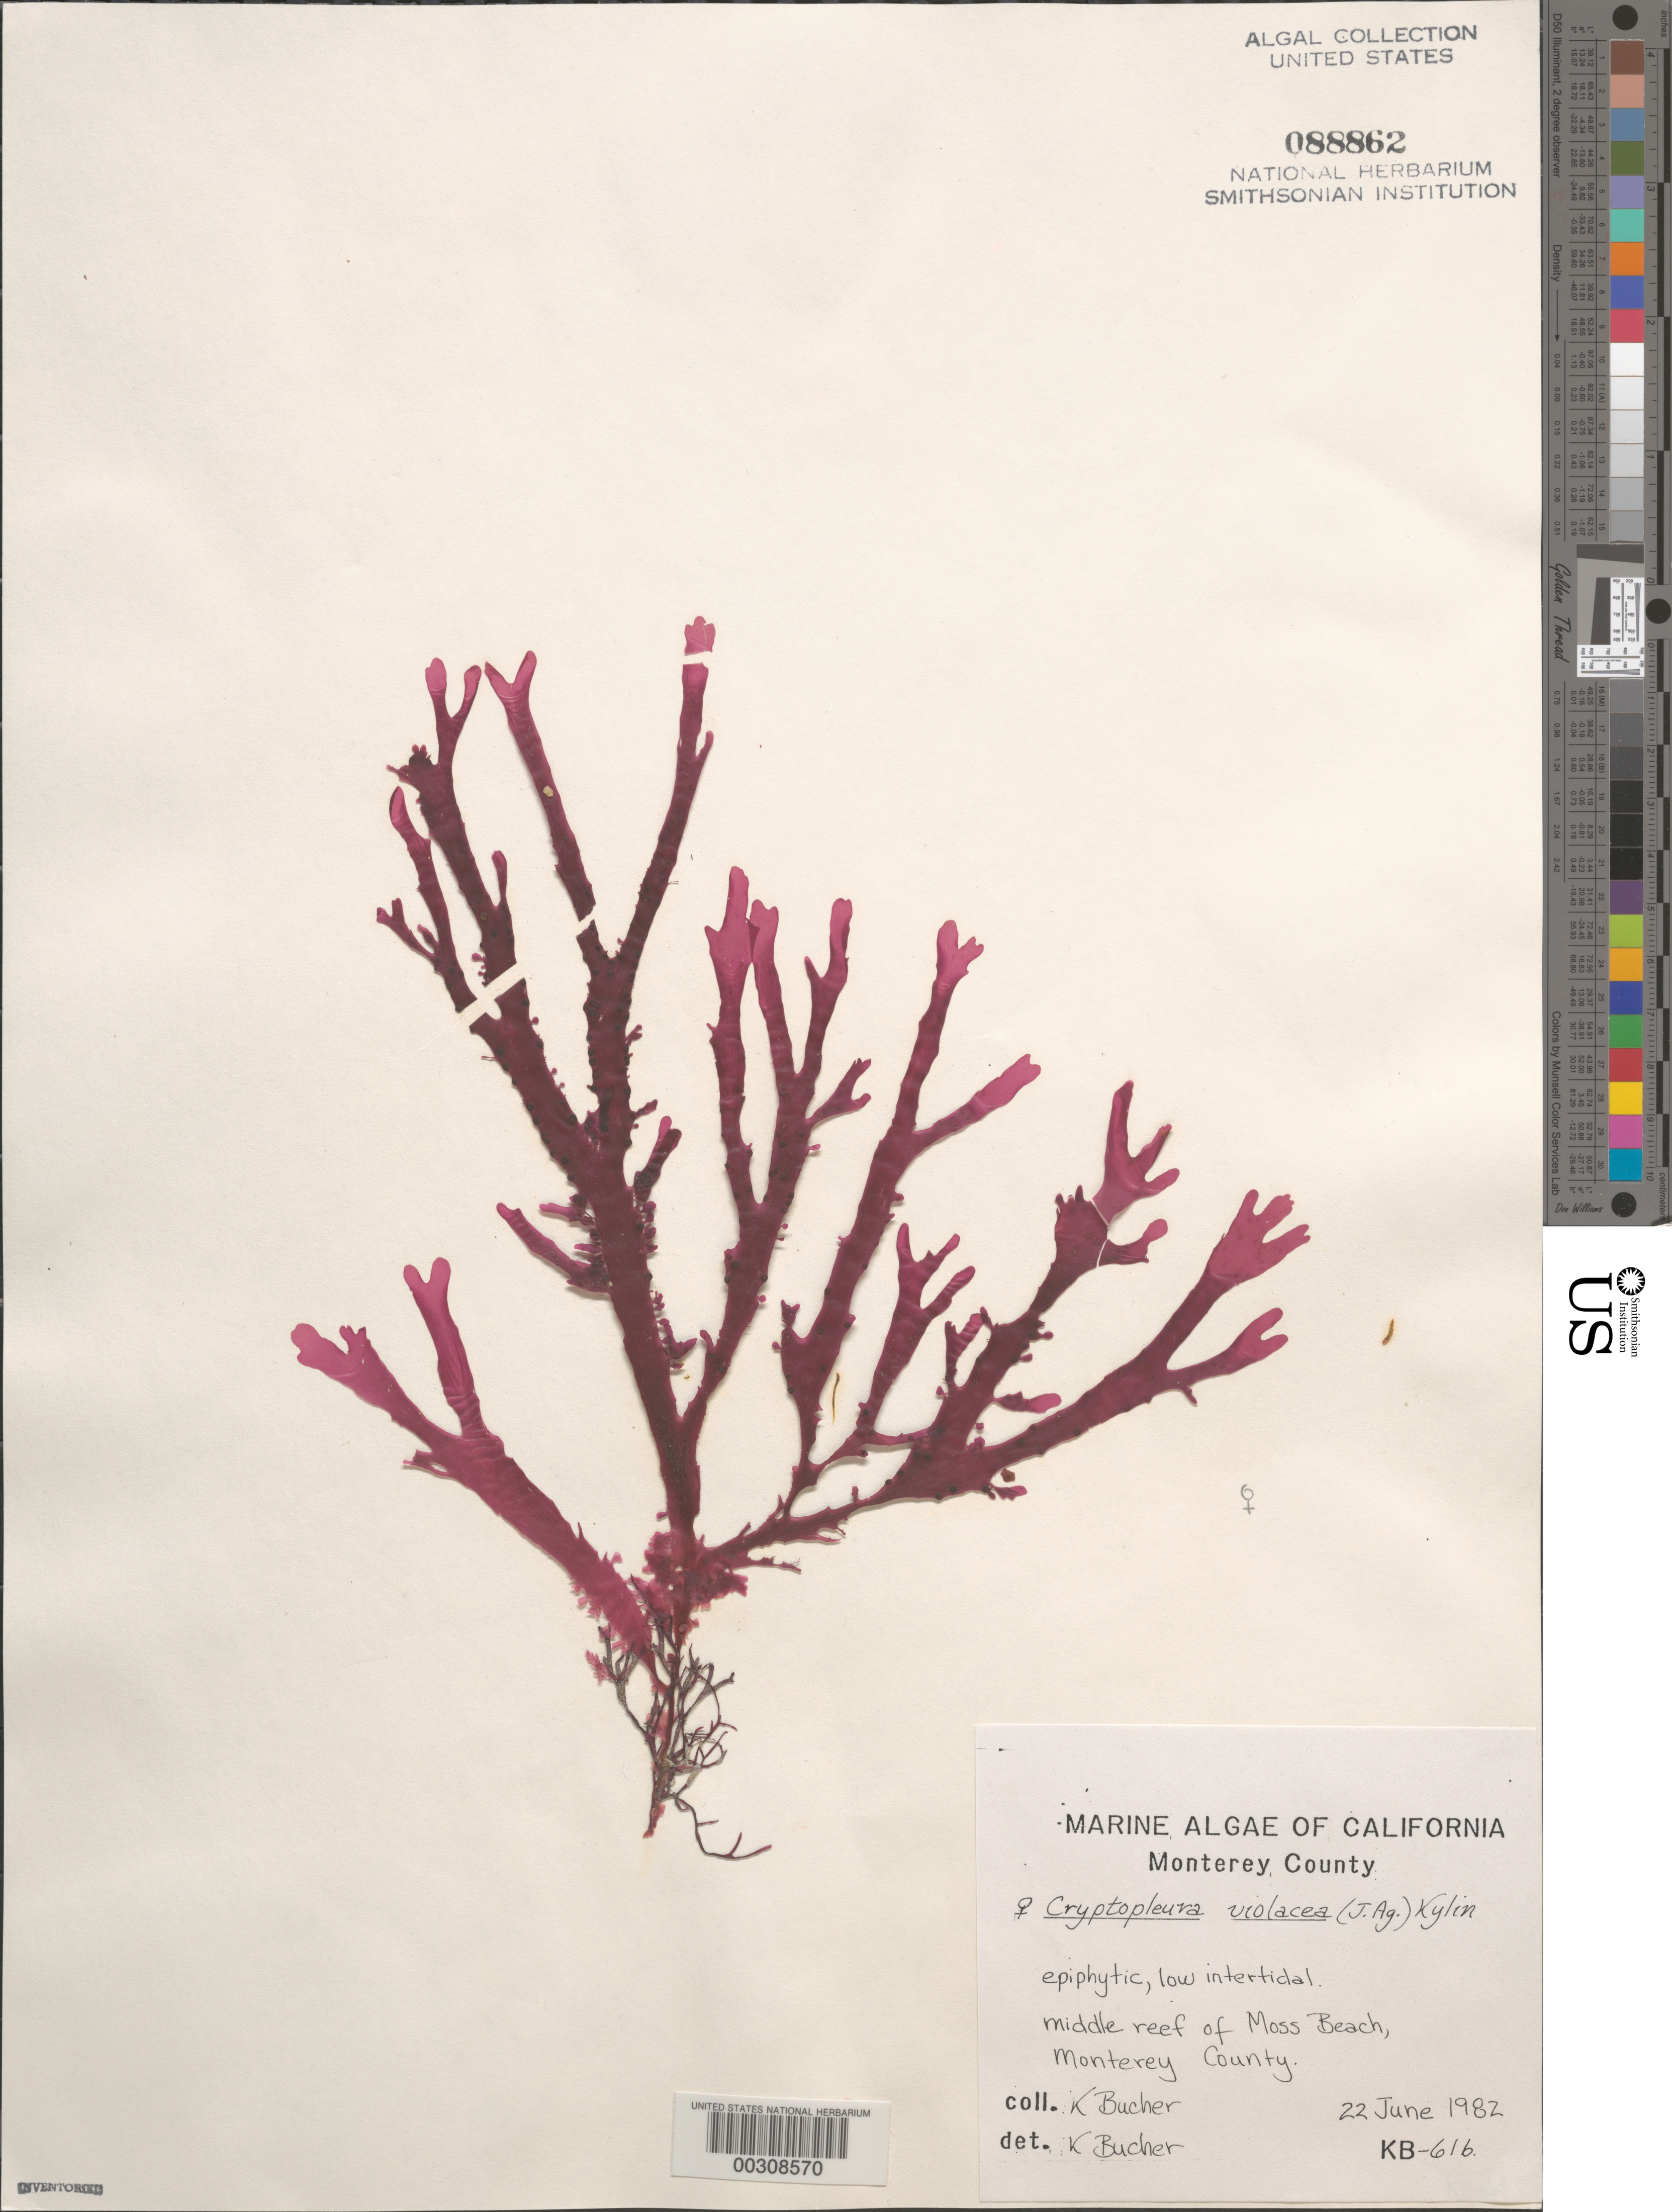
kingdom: Plantae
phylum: Rhodophyta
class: Florideophyceae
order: Ceramiales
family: Delesseriaceae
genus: Cryptopleura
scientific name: Cryptopleura violacea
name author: (J. Ag.) Kylin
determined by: Bucher, Katina E.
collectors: K. E. Bucher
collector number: KB-61b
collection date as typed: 22 Jun 1982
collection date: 1982-06-22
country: United States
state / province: California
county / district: Monterey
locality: Middle Reef of Moss Beach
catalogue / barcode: US 88862